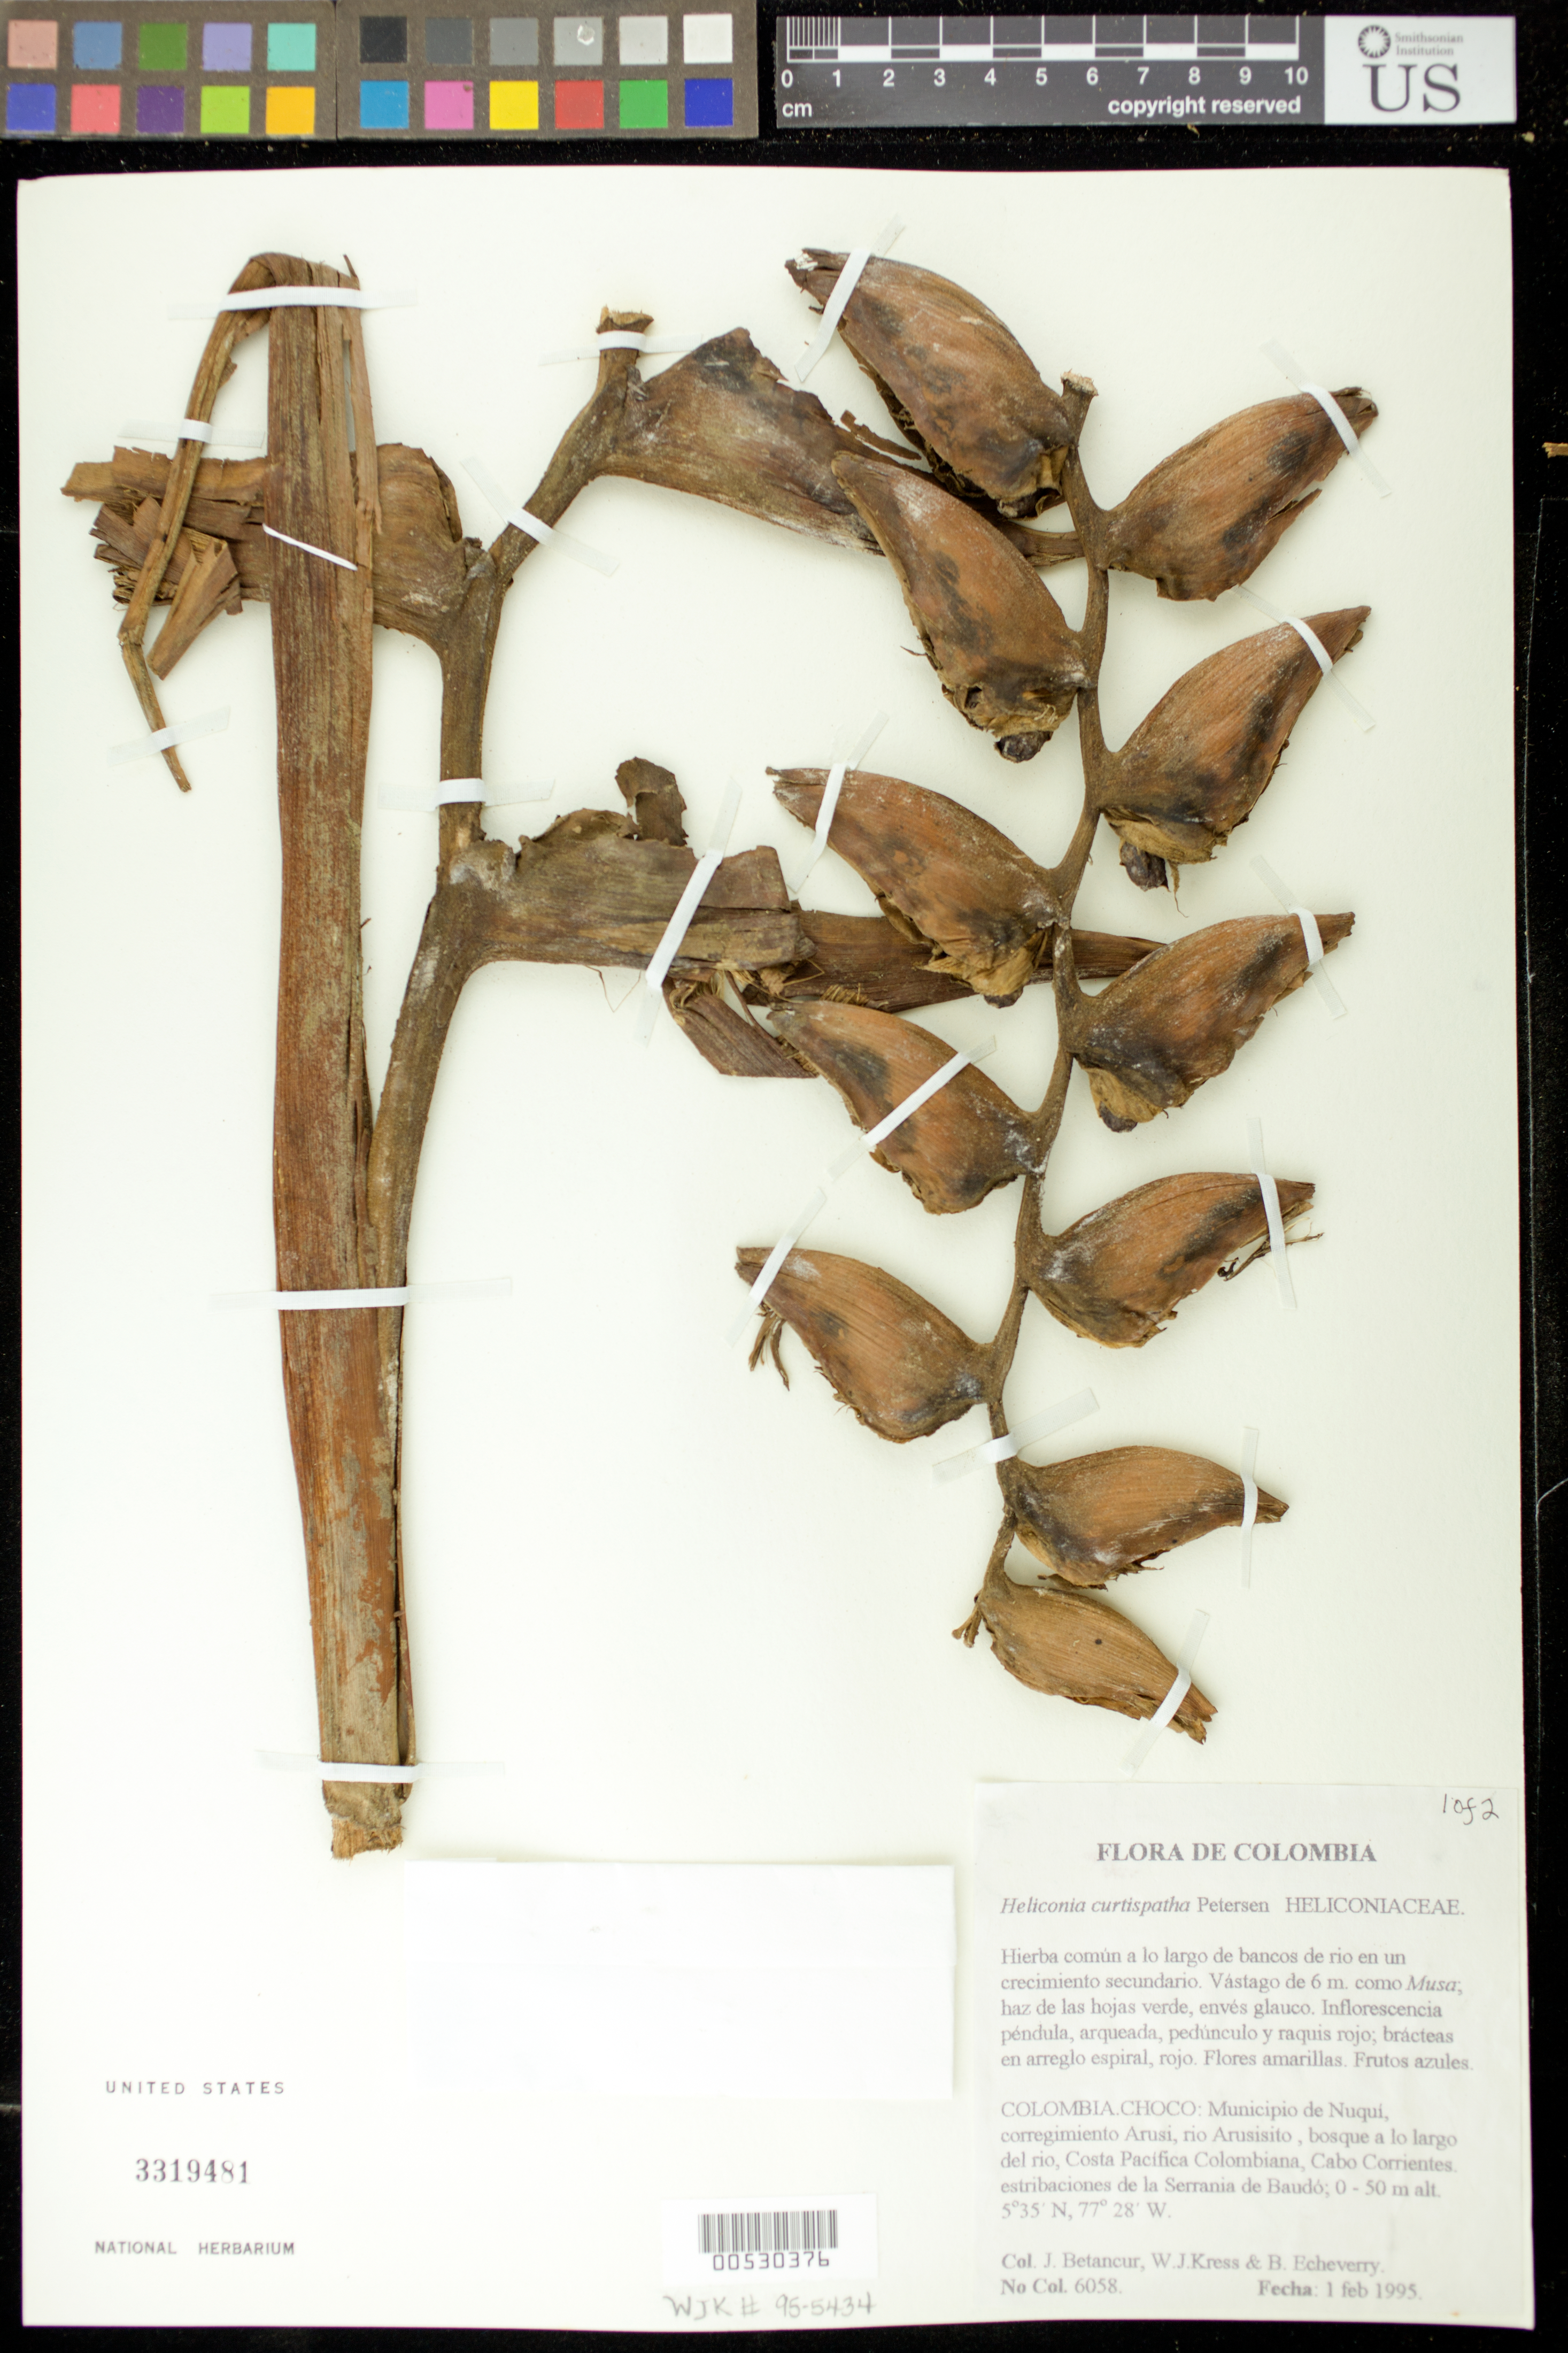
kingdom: Plantae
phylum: Tracheophyta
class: Liliopsida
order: Zingiberales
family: Heliconiaceae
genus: Heliconia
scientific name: Heliconia curtispatha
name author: Petersen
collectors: J. C. Betancur, W. J. Kress & B. Echeverry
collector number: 6058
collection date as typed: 01 Feb 1995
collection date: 1995-02-01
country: Colombia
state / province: Chocó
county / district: Nuqui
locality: Rio Arusicito, just south of Arusi.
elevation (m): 0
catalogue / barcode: US 3319481